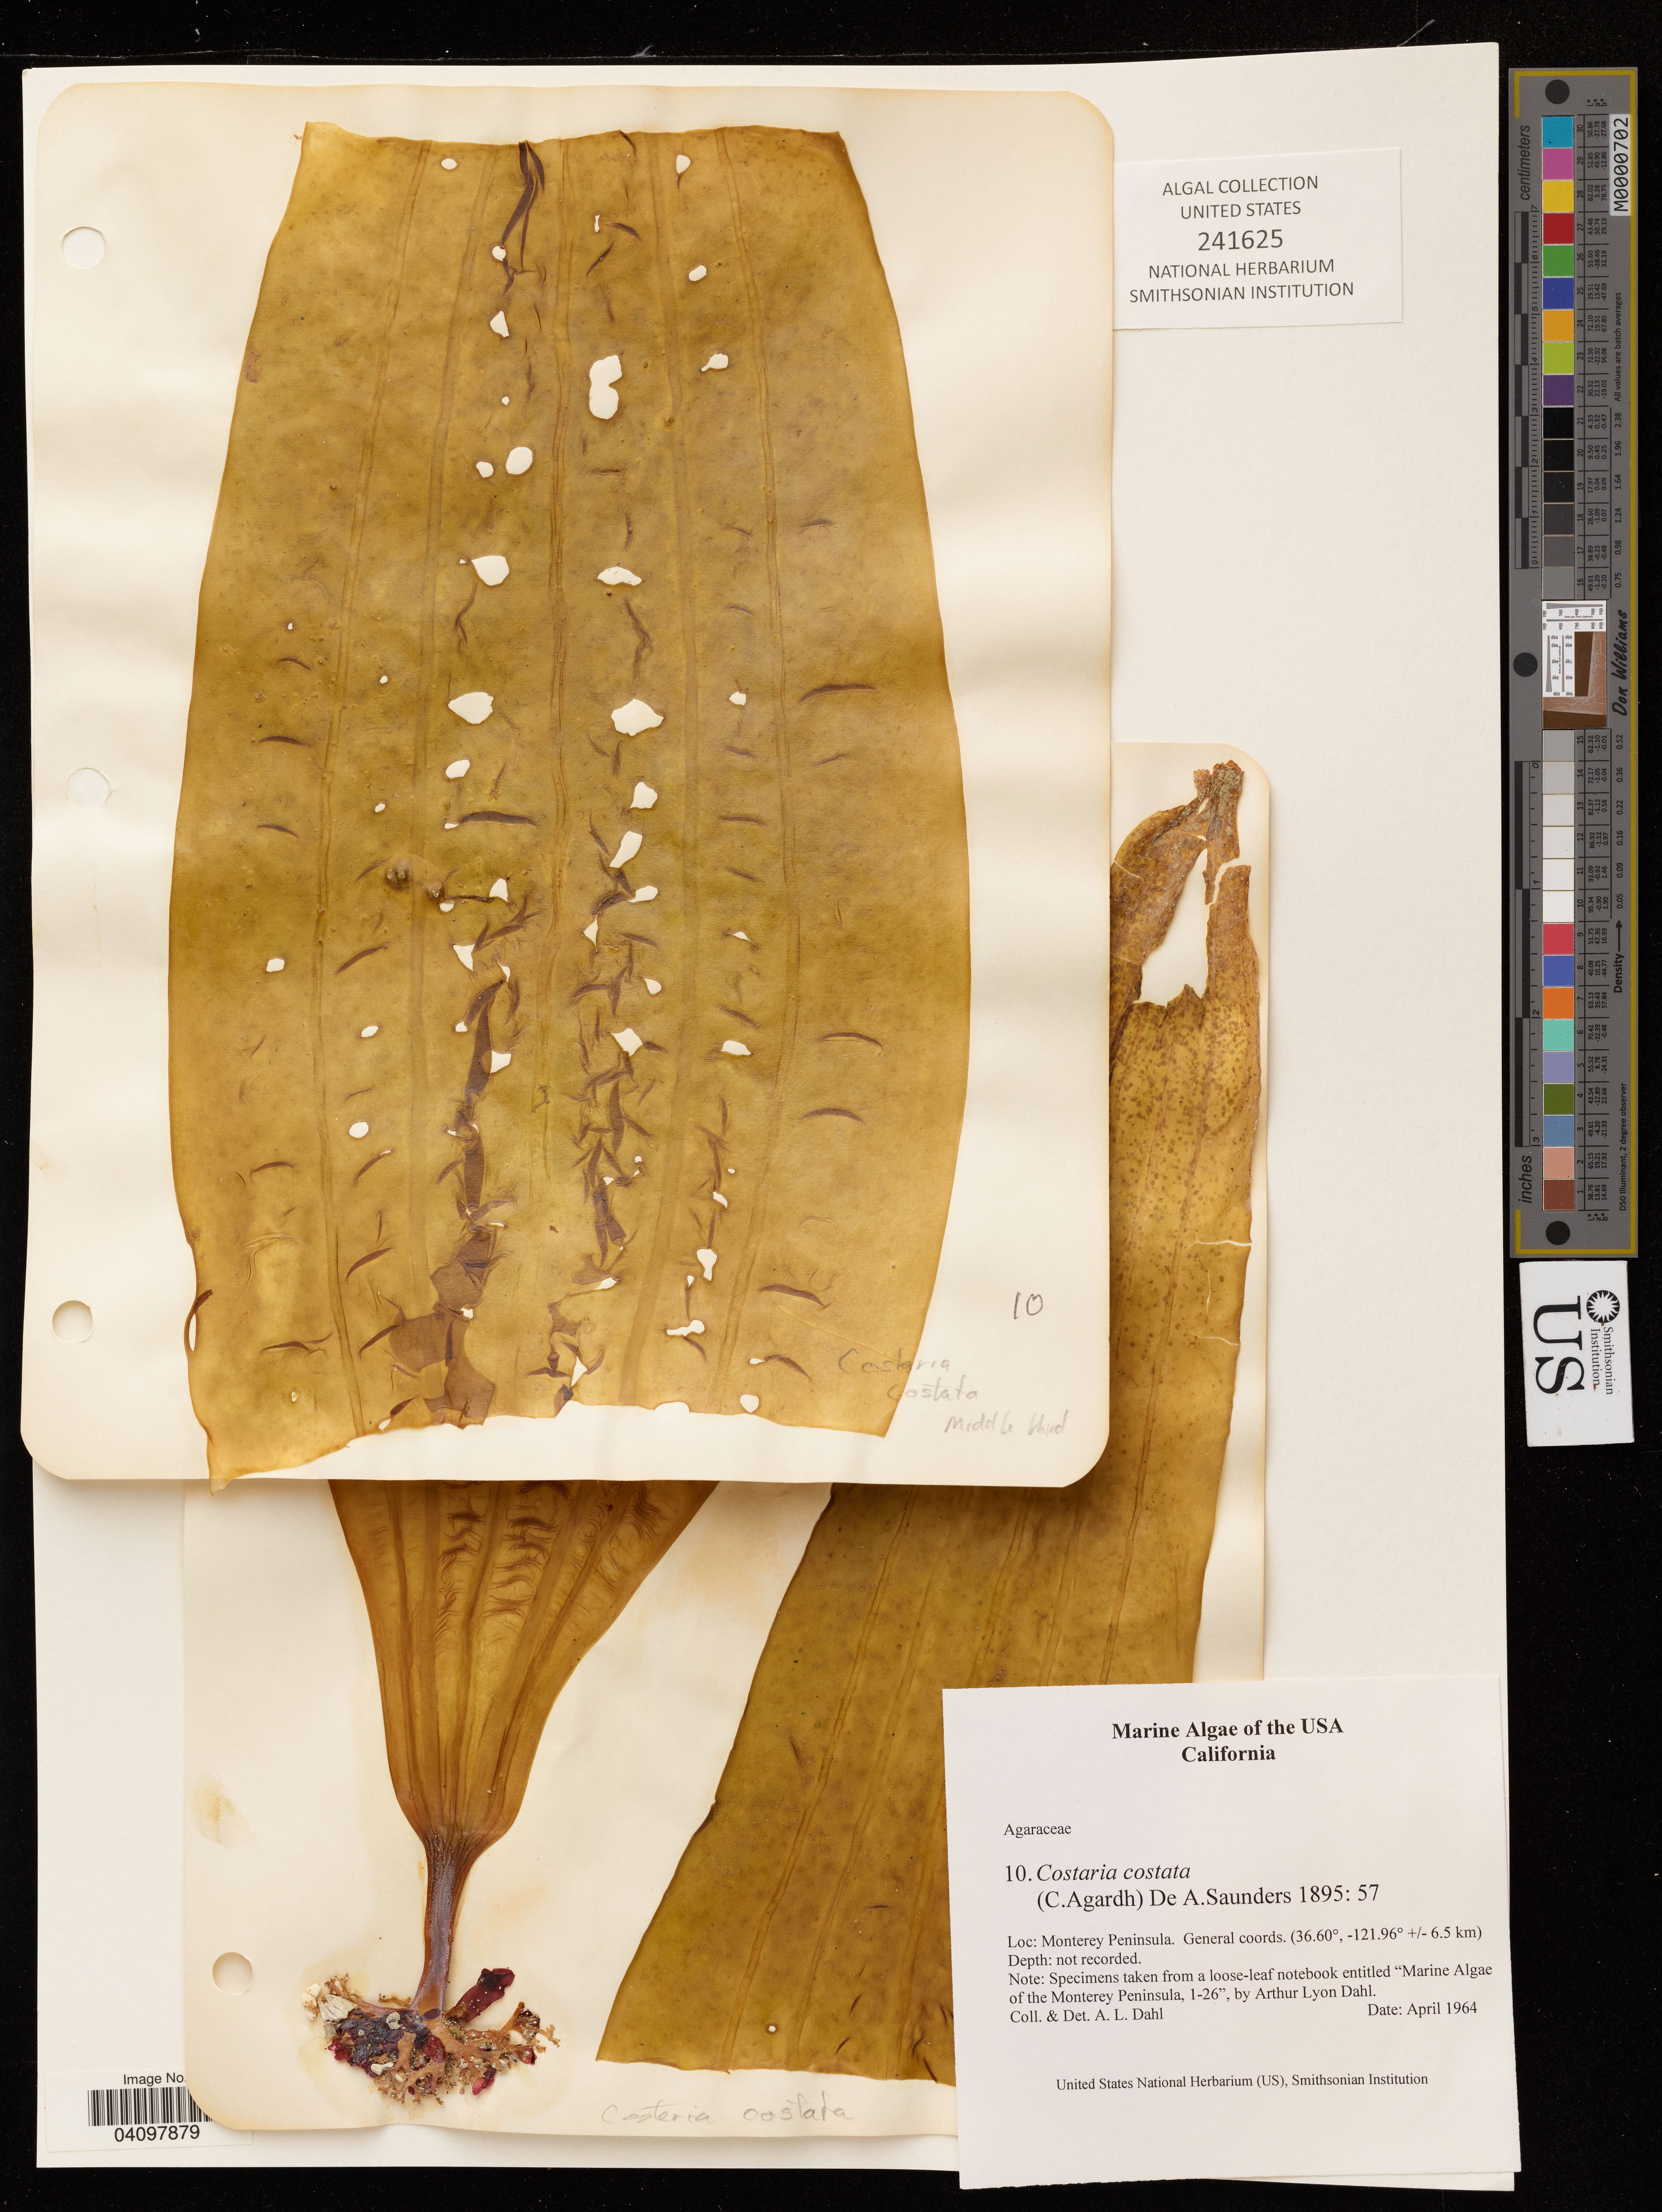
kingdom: Chromista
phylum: Ochrophyta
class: Phaeophyceae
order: Laminariales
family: Costariaceae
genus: Costaria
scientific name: Costaria costata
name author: (C. Agardh) D.A. Saunders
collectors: A. Dahl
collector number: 10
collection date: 1964-04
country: United States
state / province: California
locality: Monterey Peninsula.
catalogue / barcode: US 241625